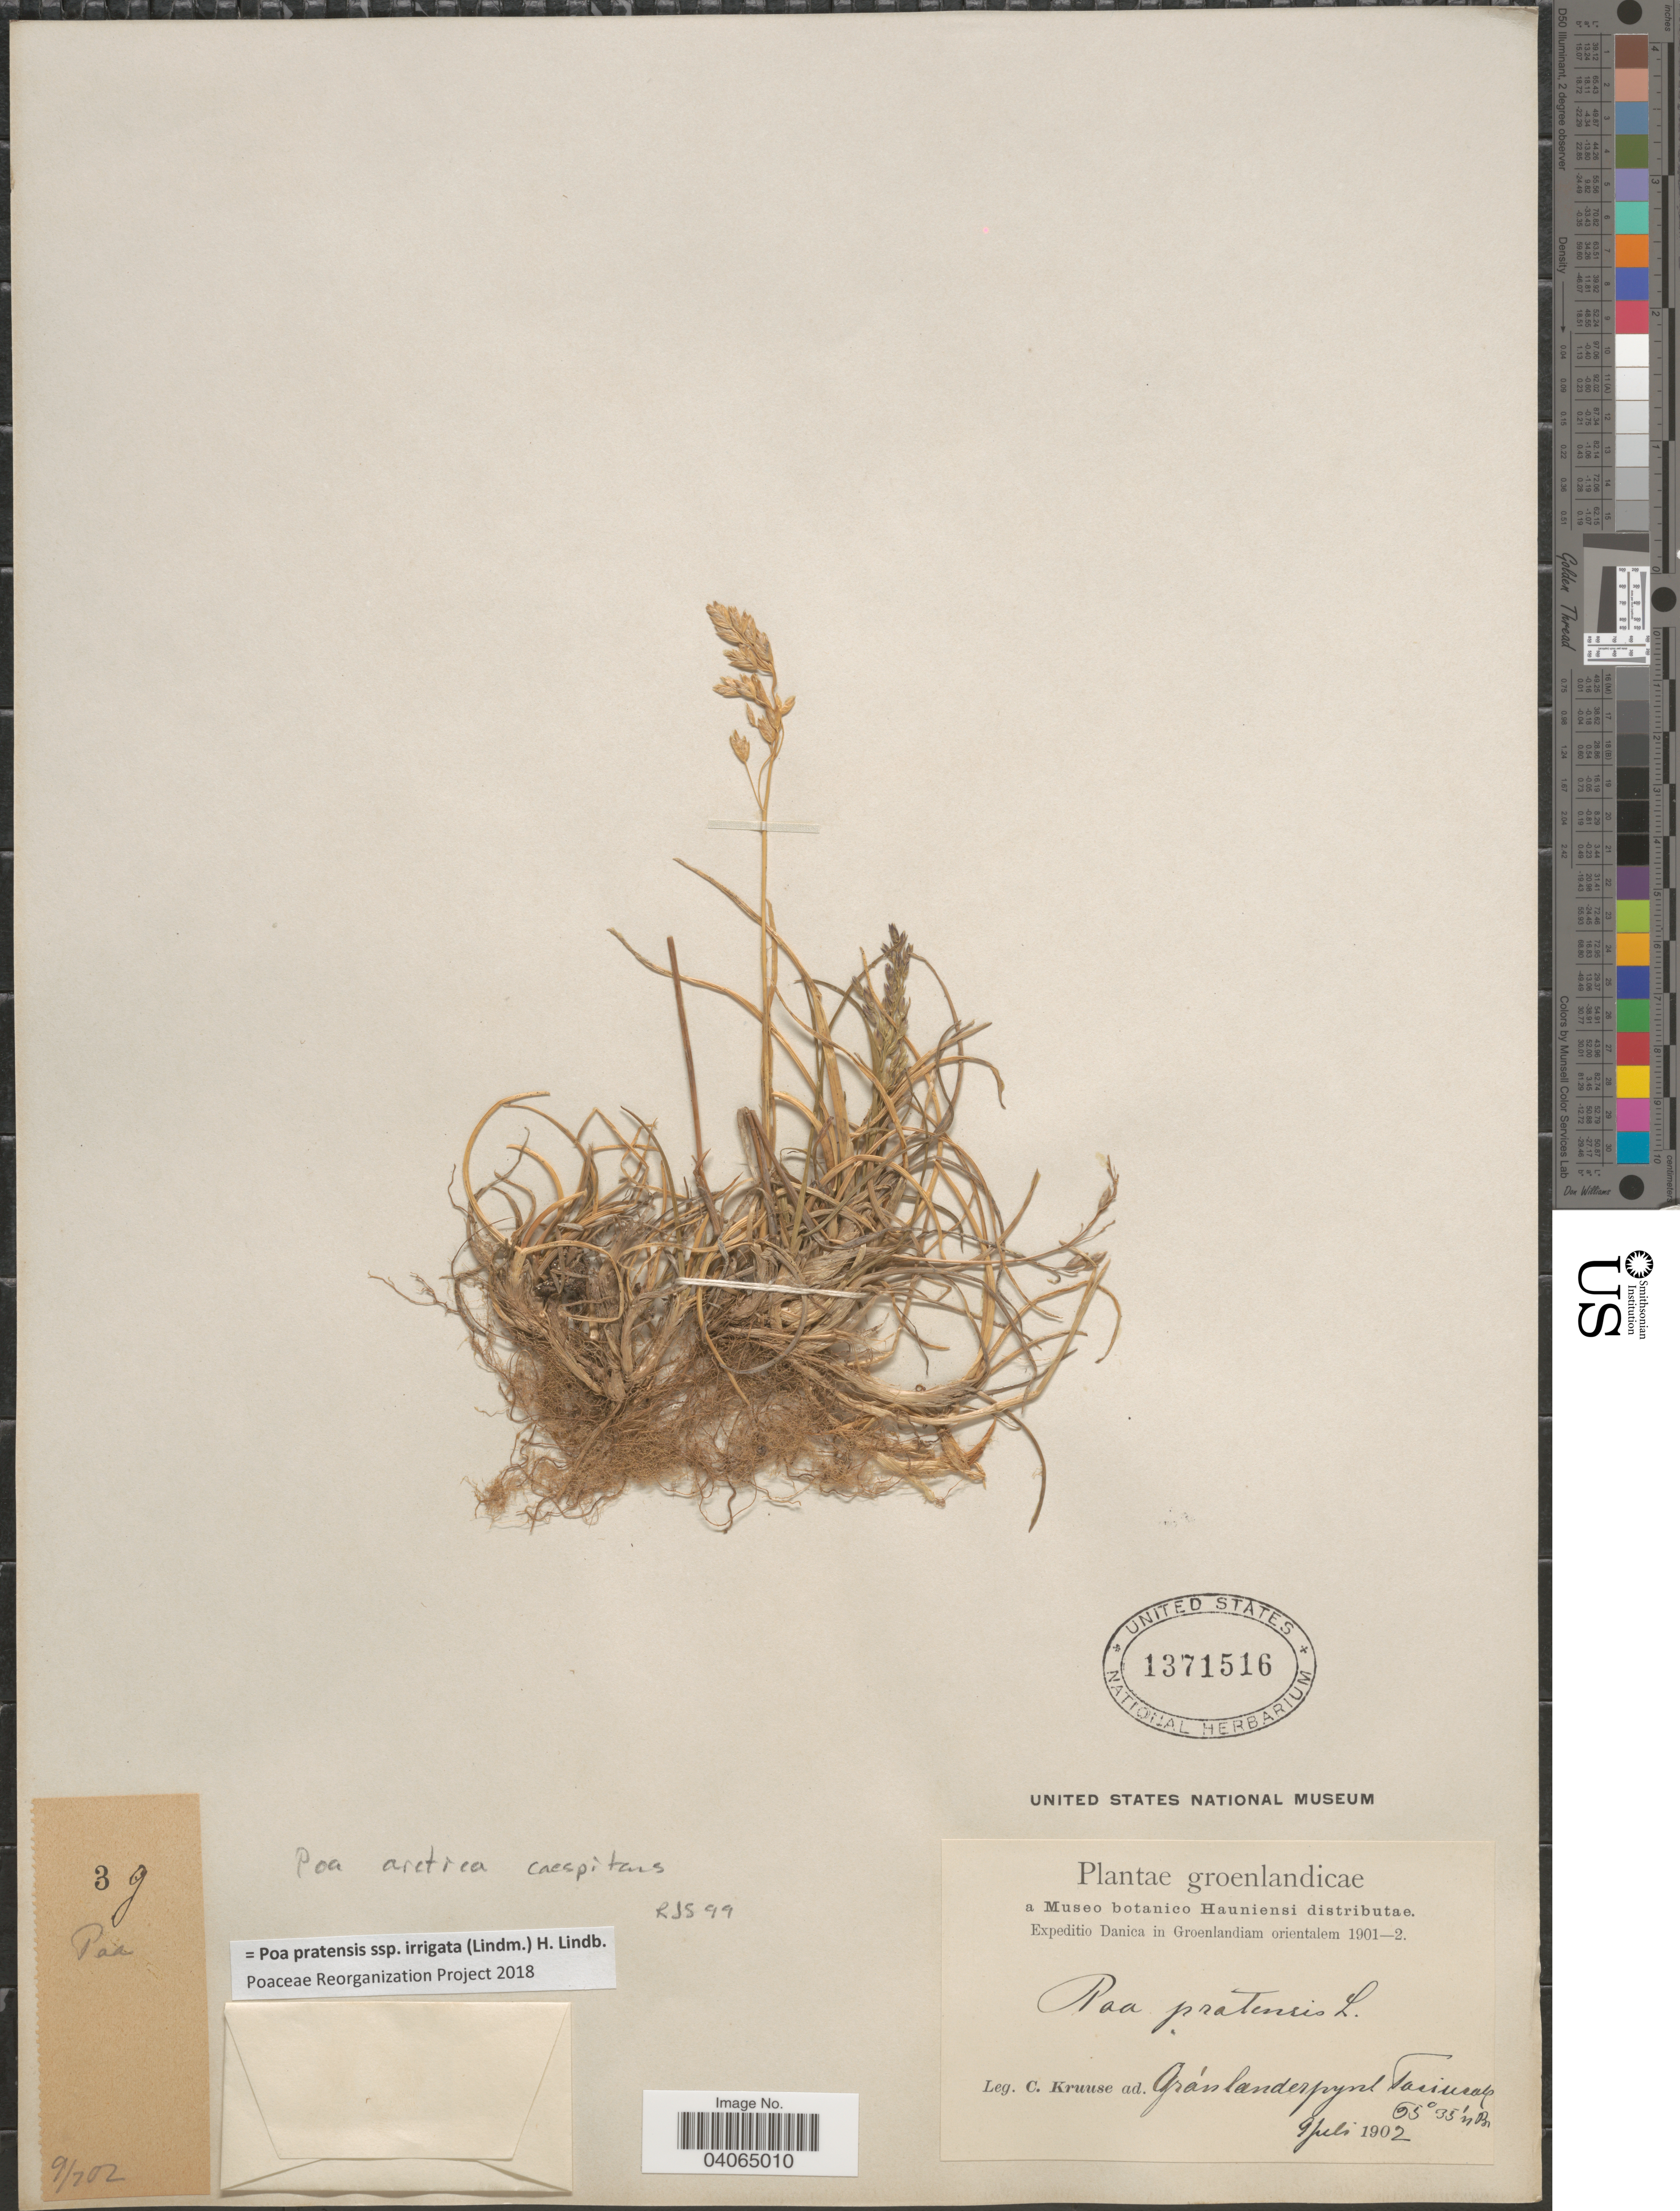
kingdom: Plantae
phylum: Tracheophyta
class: Liliopsida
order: Poales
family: Poaceae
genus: Poa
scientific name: Poa pratensis subsp. irrigata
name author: (Lindm.) H. Lindb.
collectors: C. Kruuse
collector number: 3g?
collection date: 1902-07-09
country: Greenland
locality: Expeditio Danica in Groenlandiam orientalem 1901-2. Grásslanderpynl Tasiusak.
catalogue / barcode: US 1371516